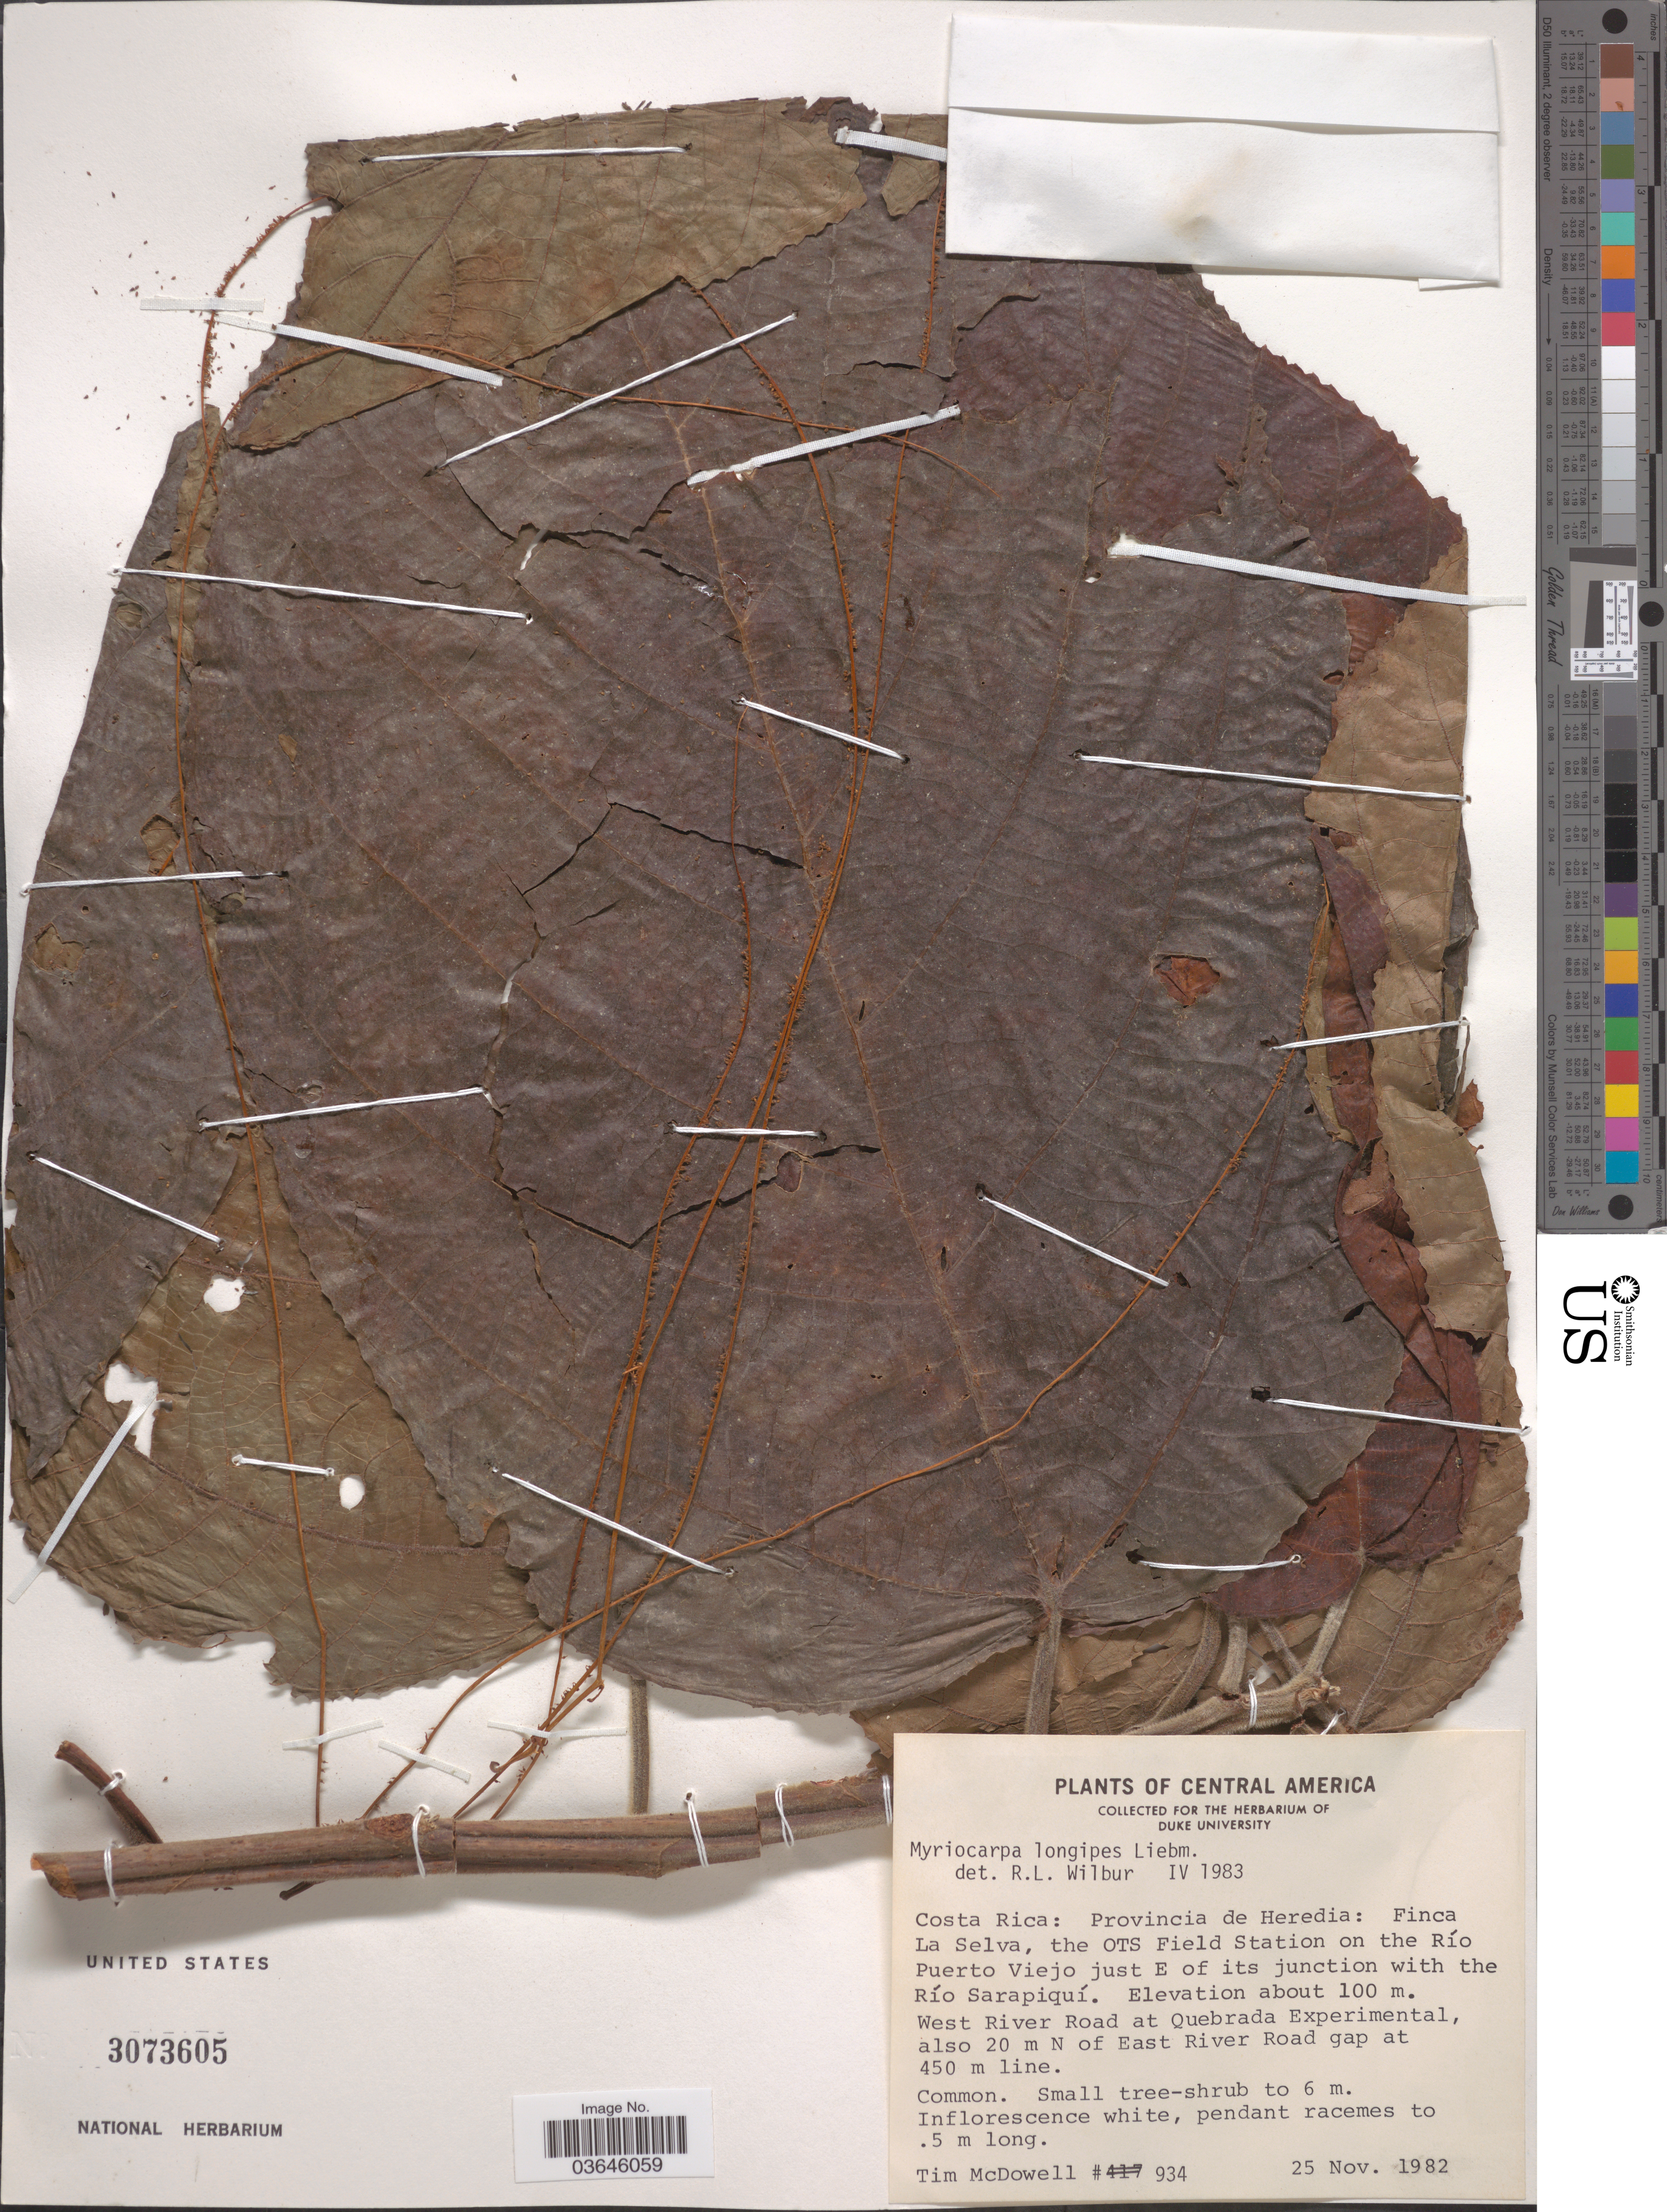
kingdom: Plantae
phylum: Tracheophyta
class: Magnoliopsida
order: Rosales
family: Urticaceae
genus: Myriocarpa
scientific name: Myriocarpa longipes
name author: Liebm.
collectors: T. McDowell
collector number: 934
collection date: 1982-11-25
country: Costa Rica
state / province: Heredia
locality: Finca La Selva, the OTS Field Station on the Río Puerto Viejo just E of its junction with the Río Sarapiquí. West River Road at Quebrada Experimental, also 20 m N of East River Road gap at 450 m line.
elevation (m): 100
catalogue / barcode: US 3073605